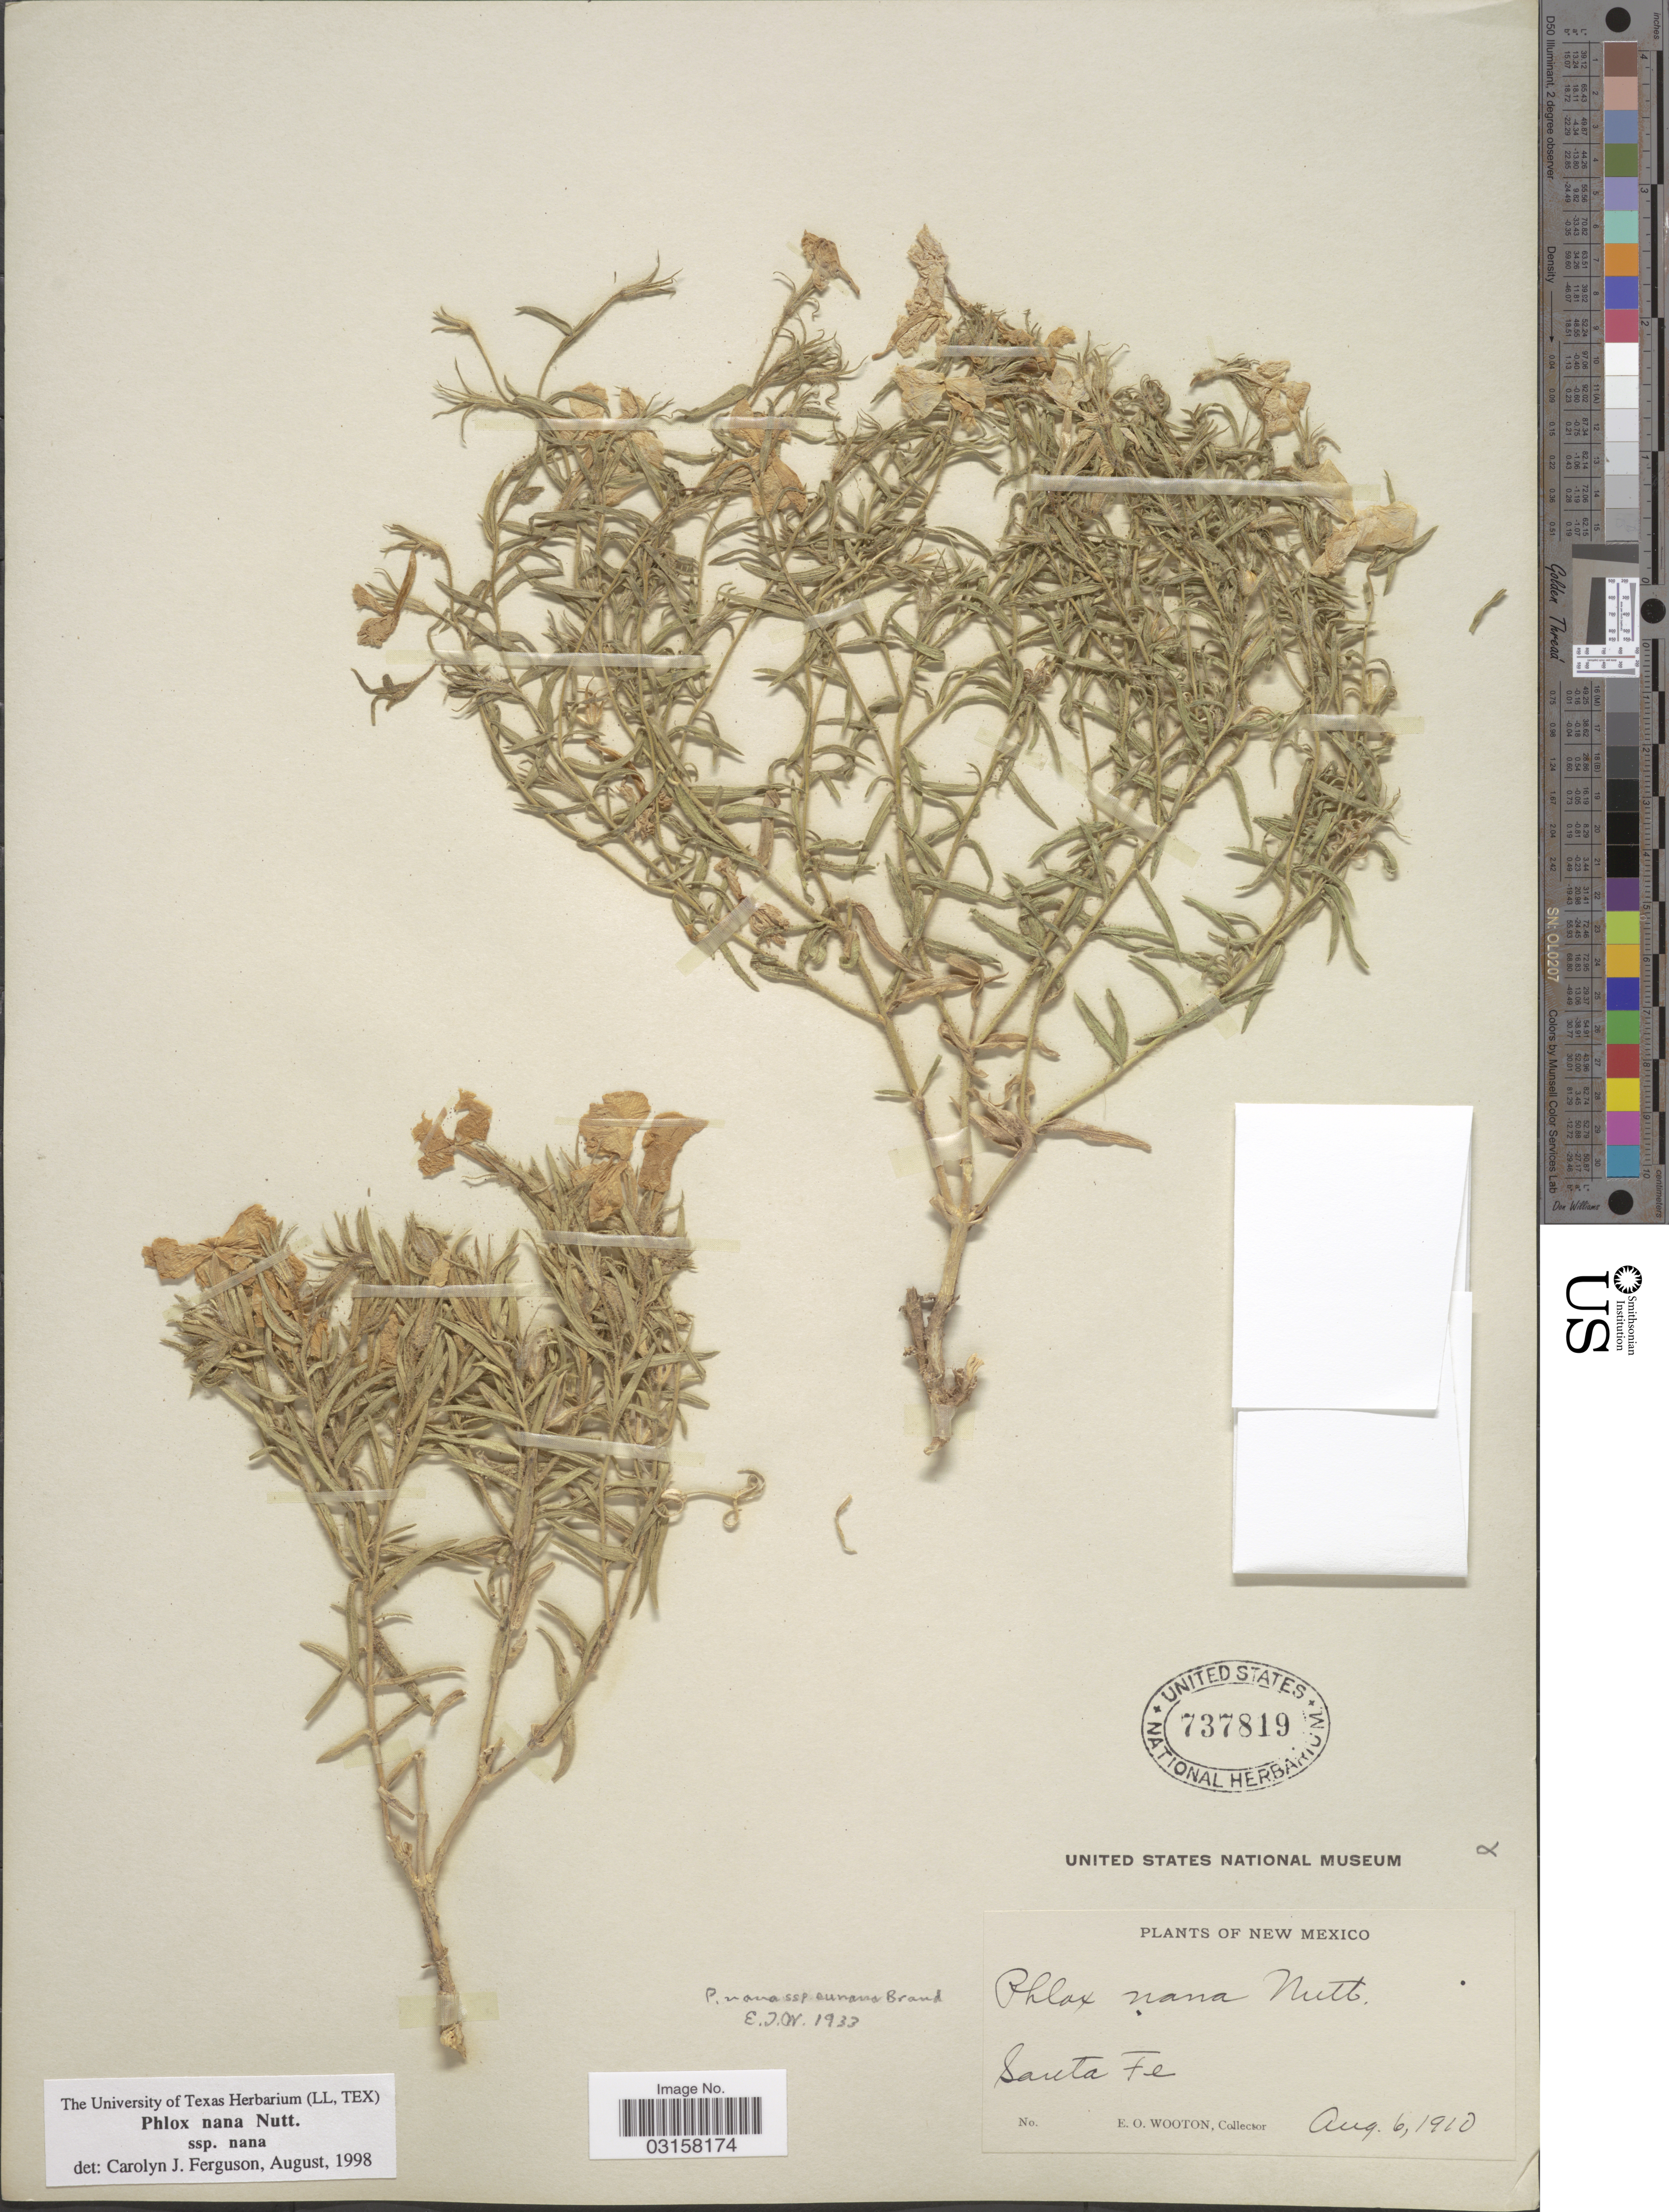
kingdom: Plantae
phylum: Tracheophyta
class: Magnoliopsida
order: Ericales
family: Polemoniaceae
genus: Phlox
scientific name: Phlox nana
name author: Nutt.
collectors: E. O. Wooton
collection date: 1910-08-06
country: United States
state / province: New Mexico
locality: Santa Fe.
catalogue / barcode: US 737819